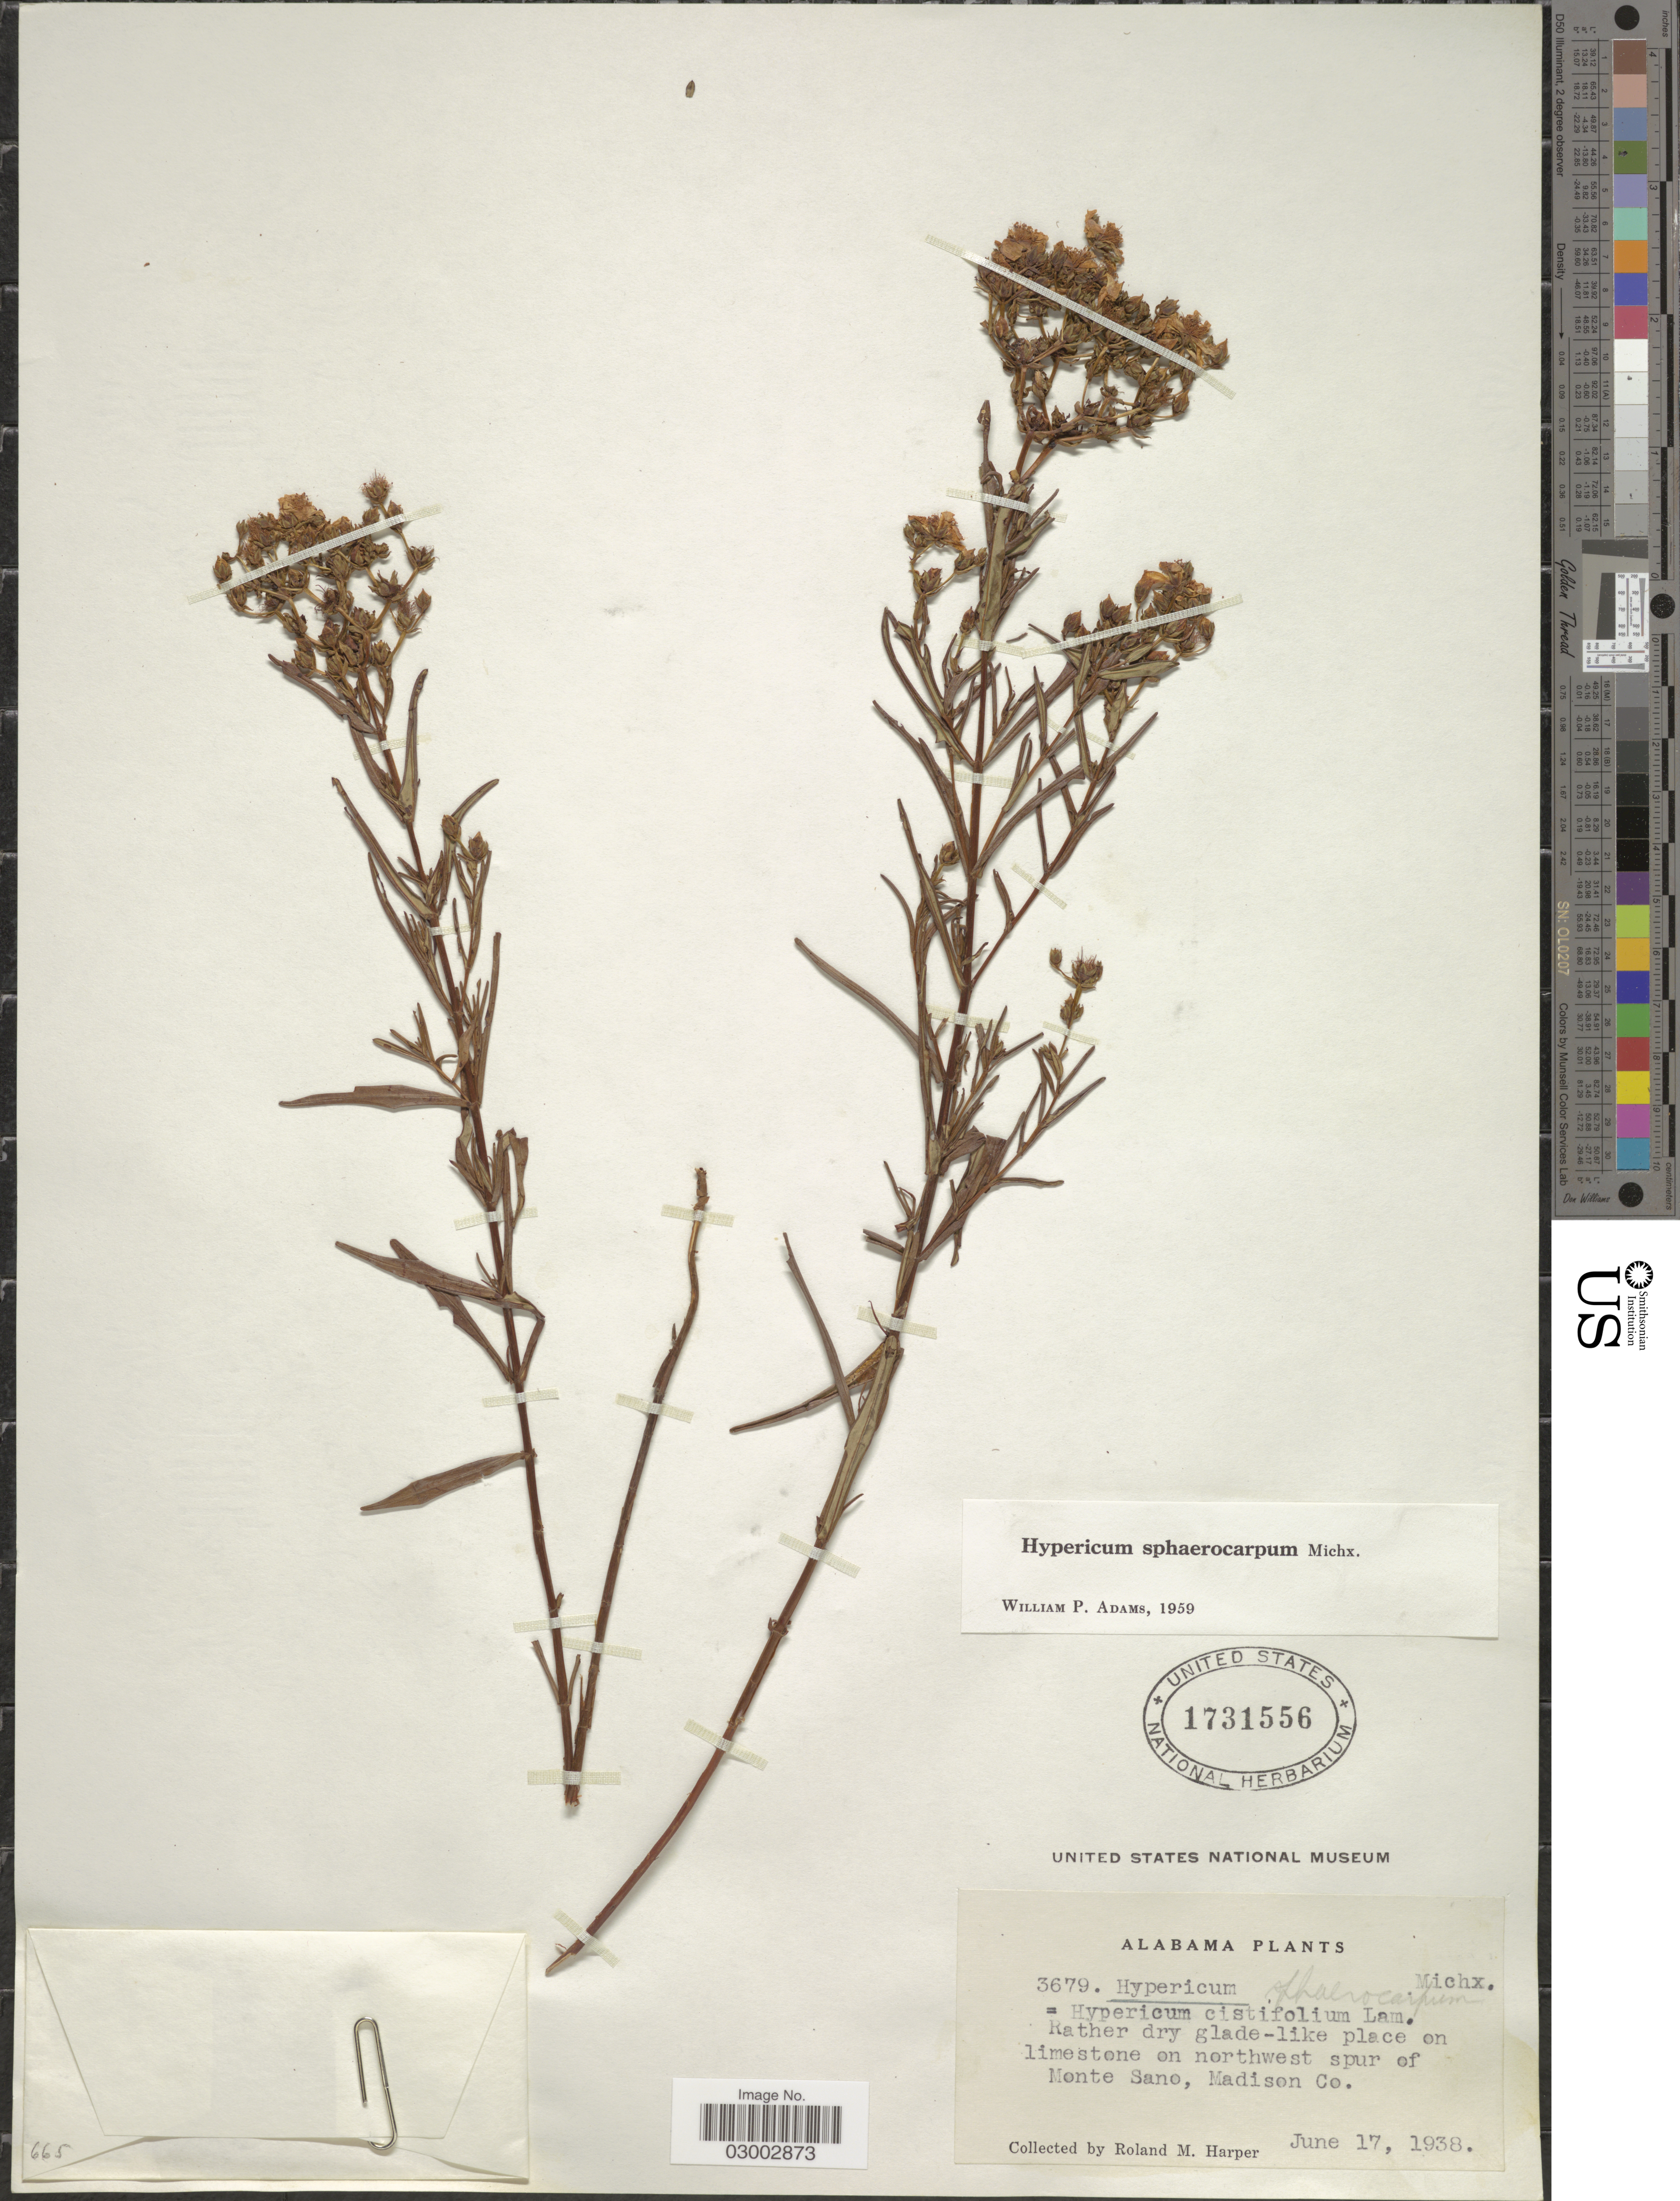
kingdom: Plantae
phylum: Tracheophyta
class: Magnoliopsida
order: Malpighiales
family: Hypericaceae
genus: Hypericum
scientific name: Hypericum sphaerocarpum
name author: Michx.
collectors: R. M. Harper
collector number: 3679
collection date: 1938-06-17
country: United States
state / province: Alabama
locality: On limestone on northwest spur of Monte Sano, Madison Co.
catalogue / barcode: US 1731556